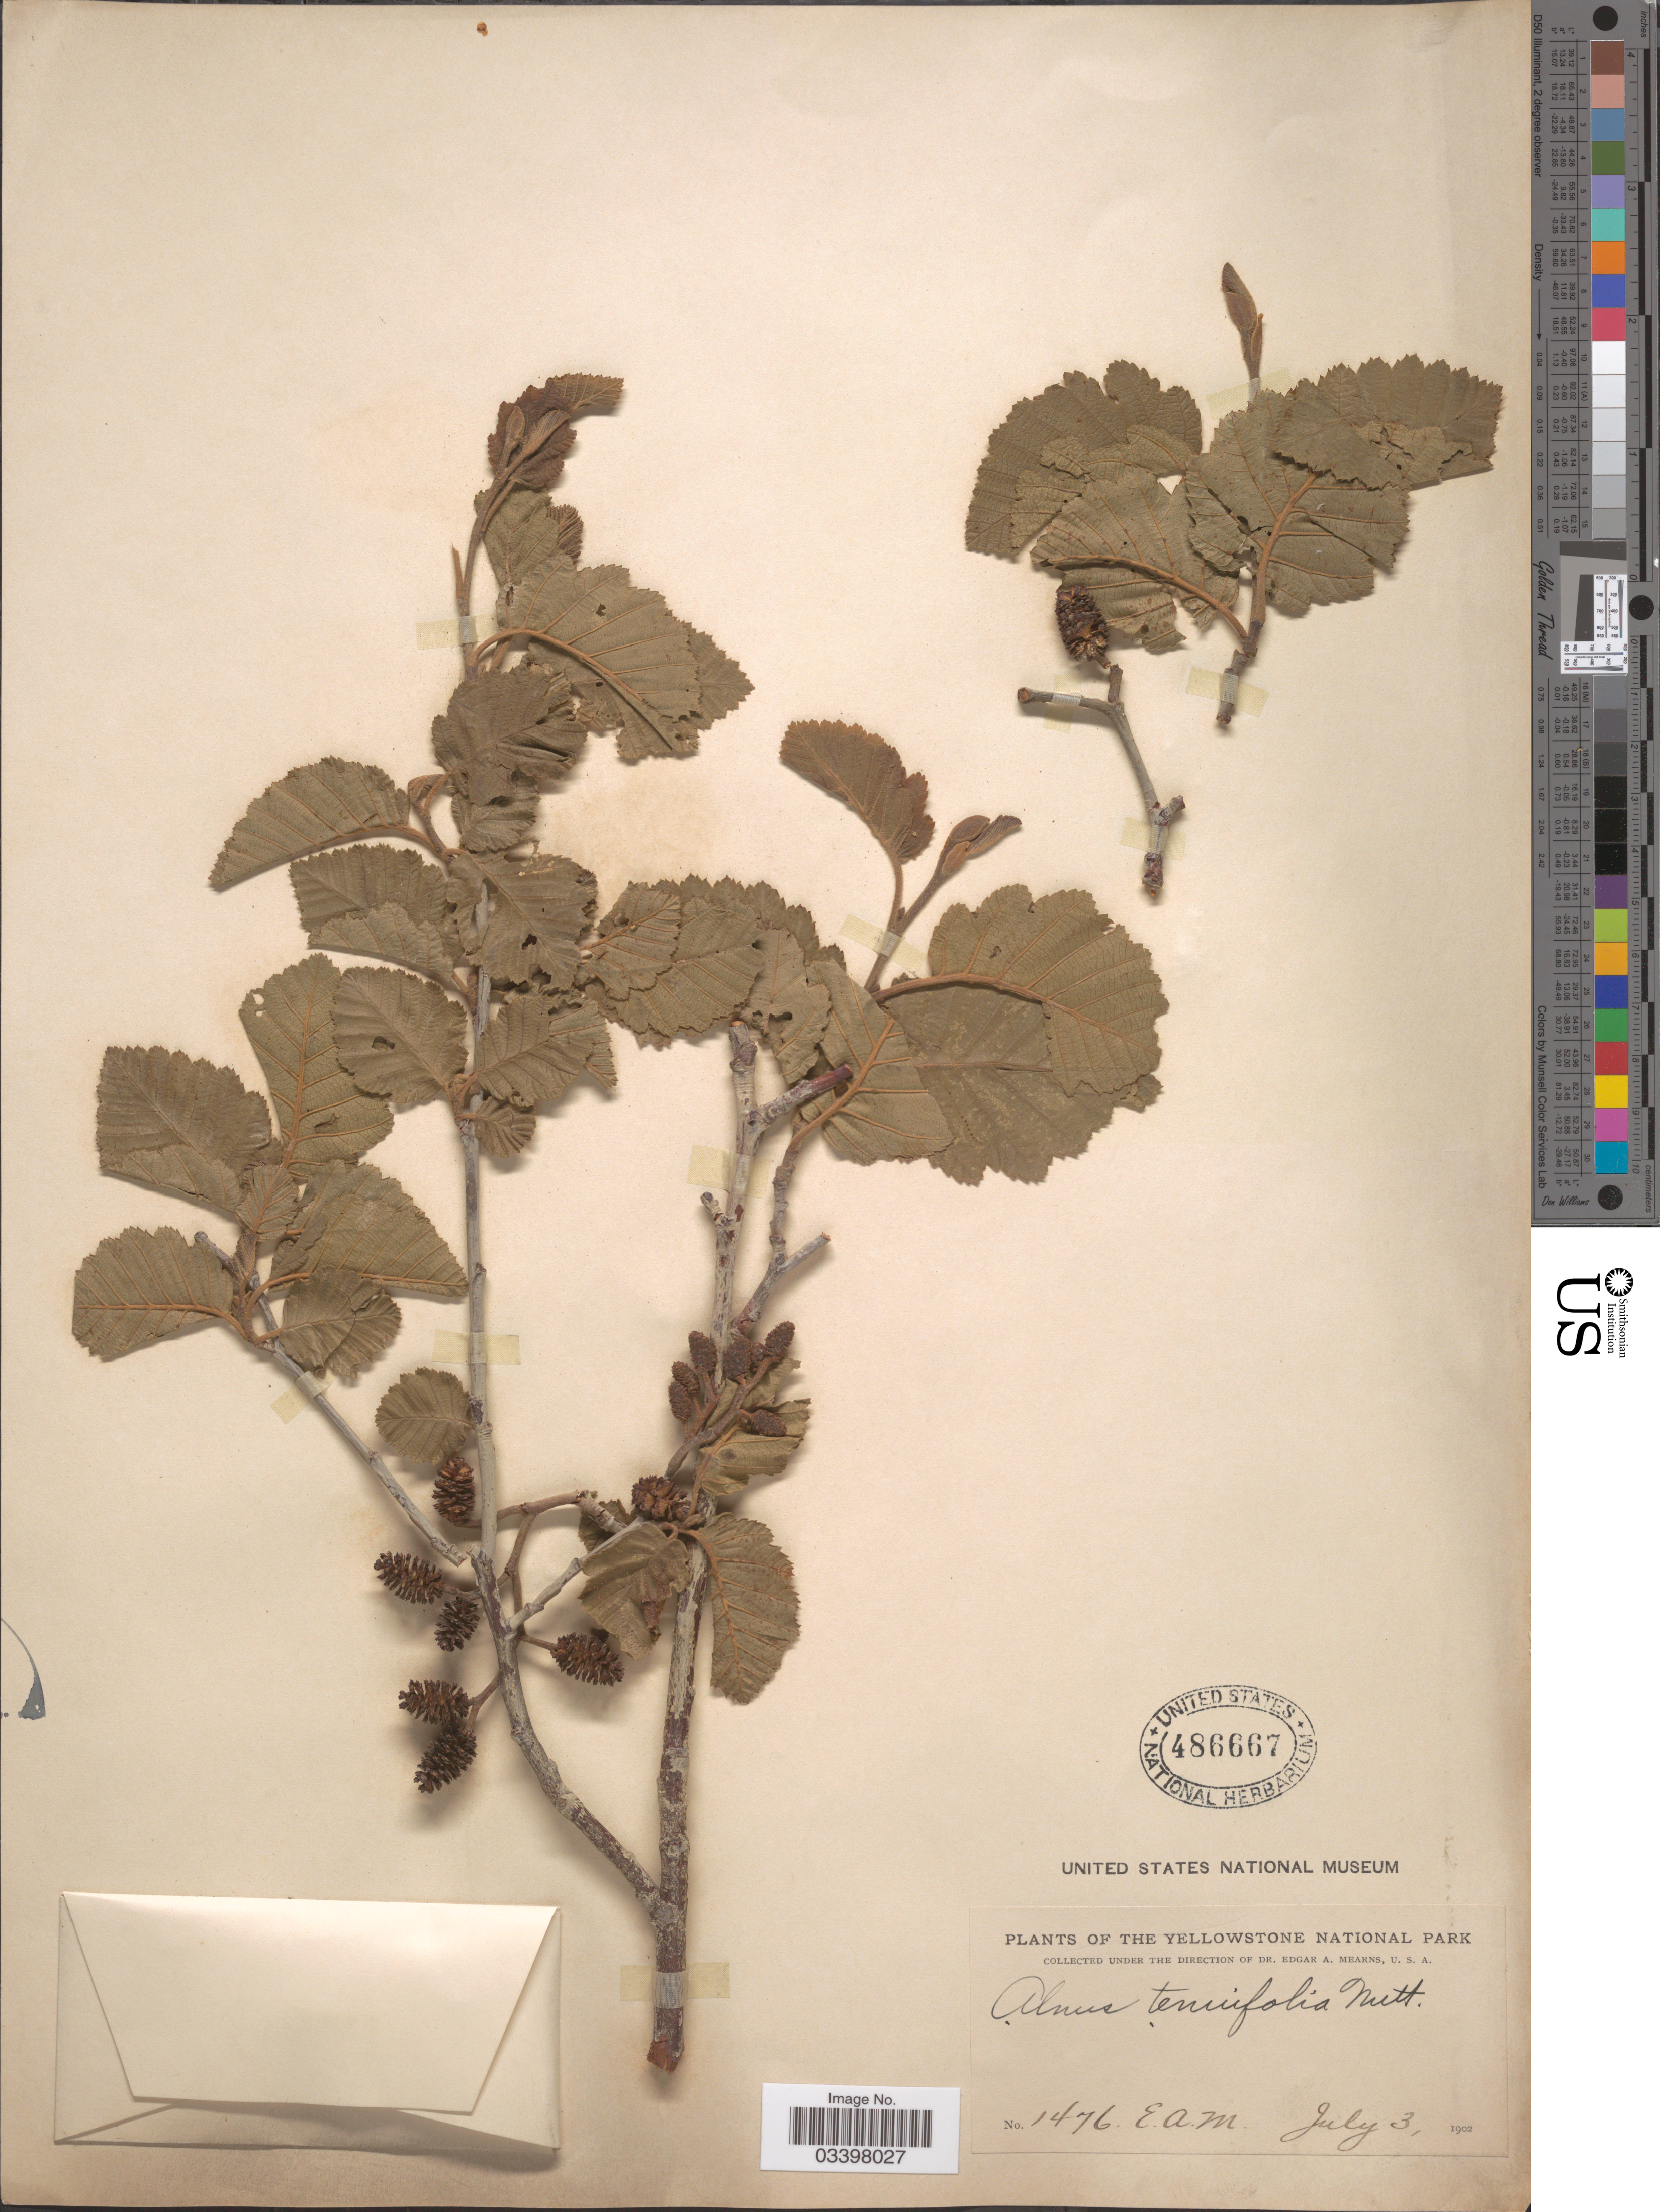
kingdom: Plantae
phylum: Tracheophyta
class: Magnoliopsida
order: Fagales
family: Betulaceae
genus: Alnus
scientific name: Alnus incana subsp. tenuifolia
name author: (Nutt.) Breitung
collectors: E. A. Mearns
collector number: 1476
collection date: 1902-07-03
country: United States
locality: Yellowstone National Park.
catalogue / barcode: US 486667